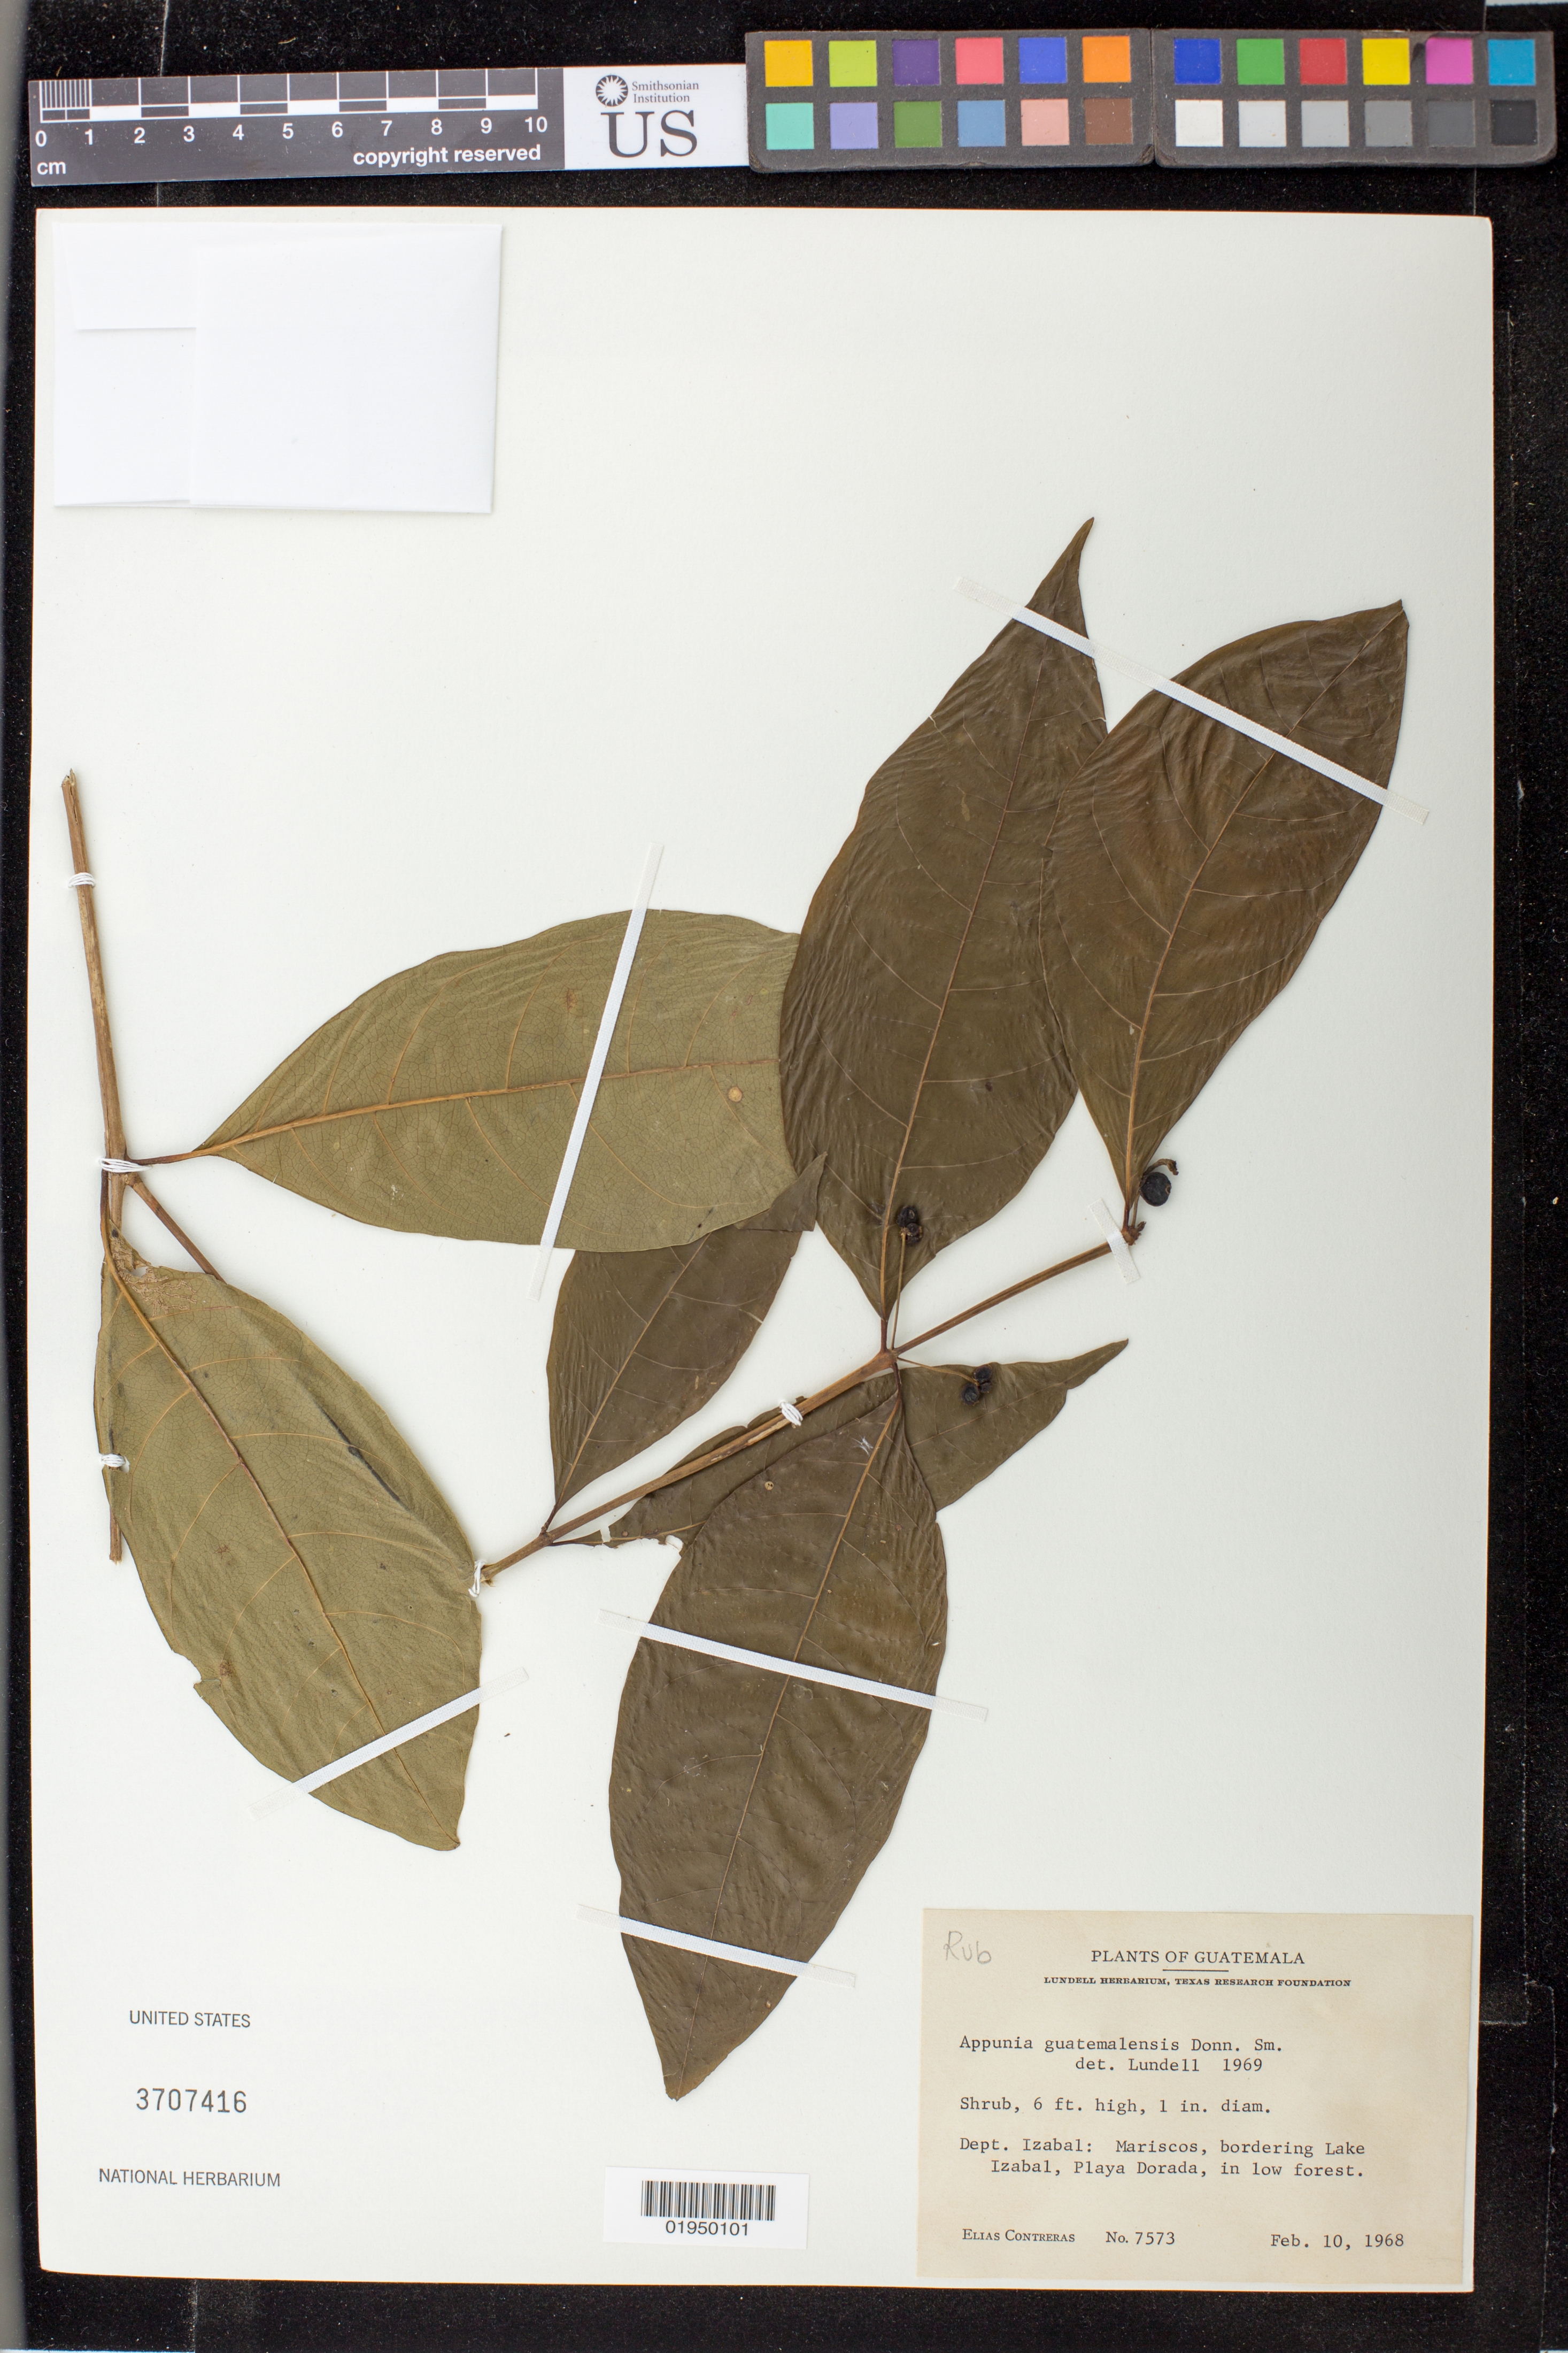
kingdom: Plantae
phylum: Tracheophyta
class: Magnoliopsida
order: Gentianales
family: Rubiaceae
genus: Appunia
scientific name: Appunia guatemalensis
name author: Donn. Sm.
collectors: E. Contreras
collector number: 7573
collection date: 1968-02-10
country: Guatemala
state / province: Izabal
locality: Dept. Izabal: Mariscos, bordering Lake Izabal, Playa Dorada, in low forrest.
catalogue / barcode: US 3707416